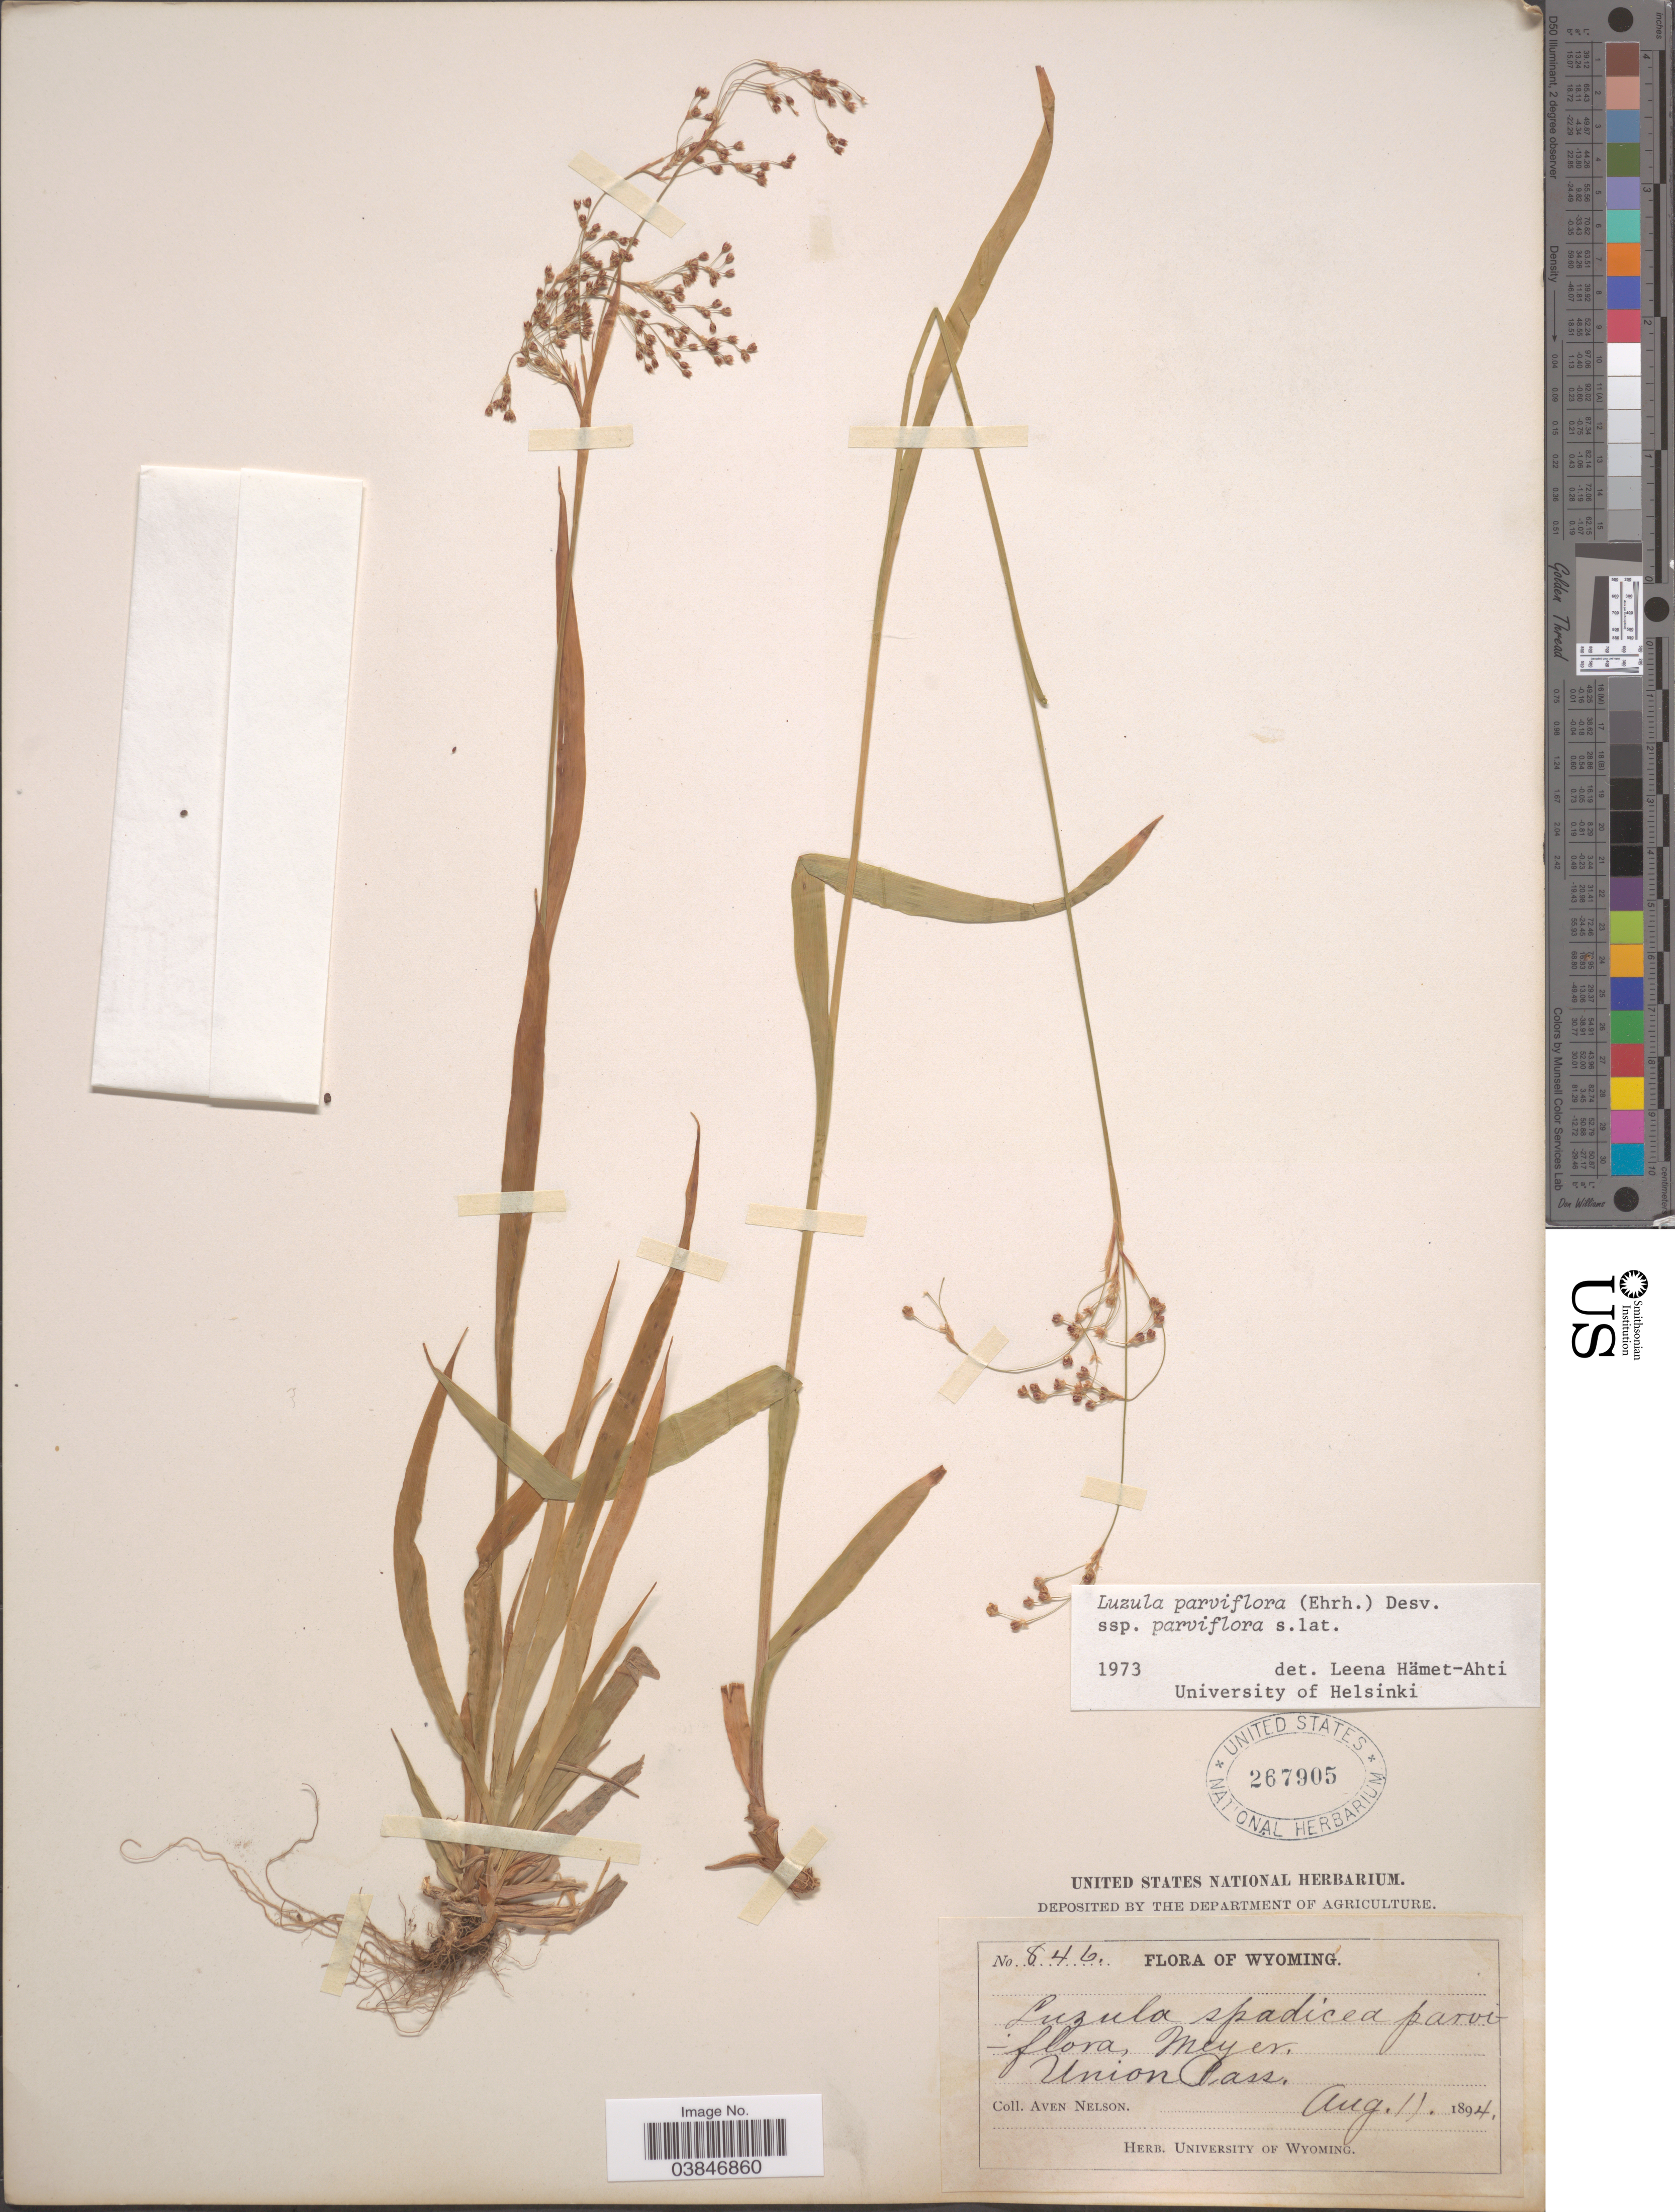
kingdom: Plantae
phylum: Tracheophyta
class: Liliopsida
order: Poales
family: Juncaceae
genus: Luzula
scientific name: Luzula parviflora subsp. parviflora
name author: (Ehrh.) Desv.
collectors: A. Nelson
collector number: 846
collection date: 1894-08-11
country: United States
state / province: Wyoming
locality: Union Pass.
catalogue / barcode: US 267905